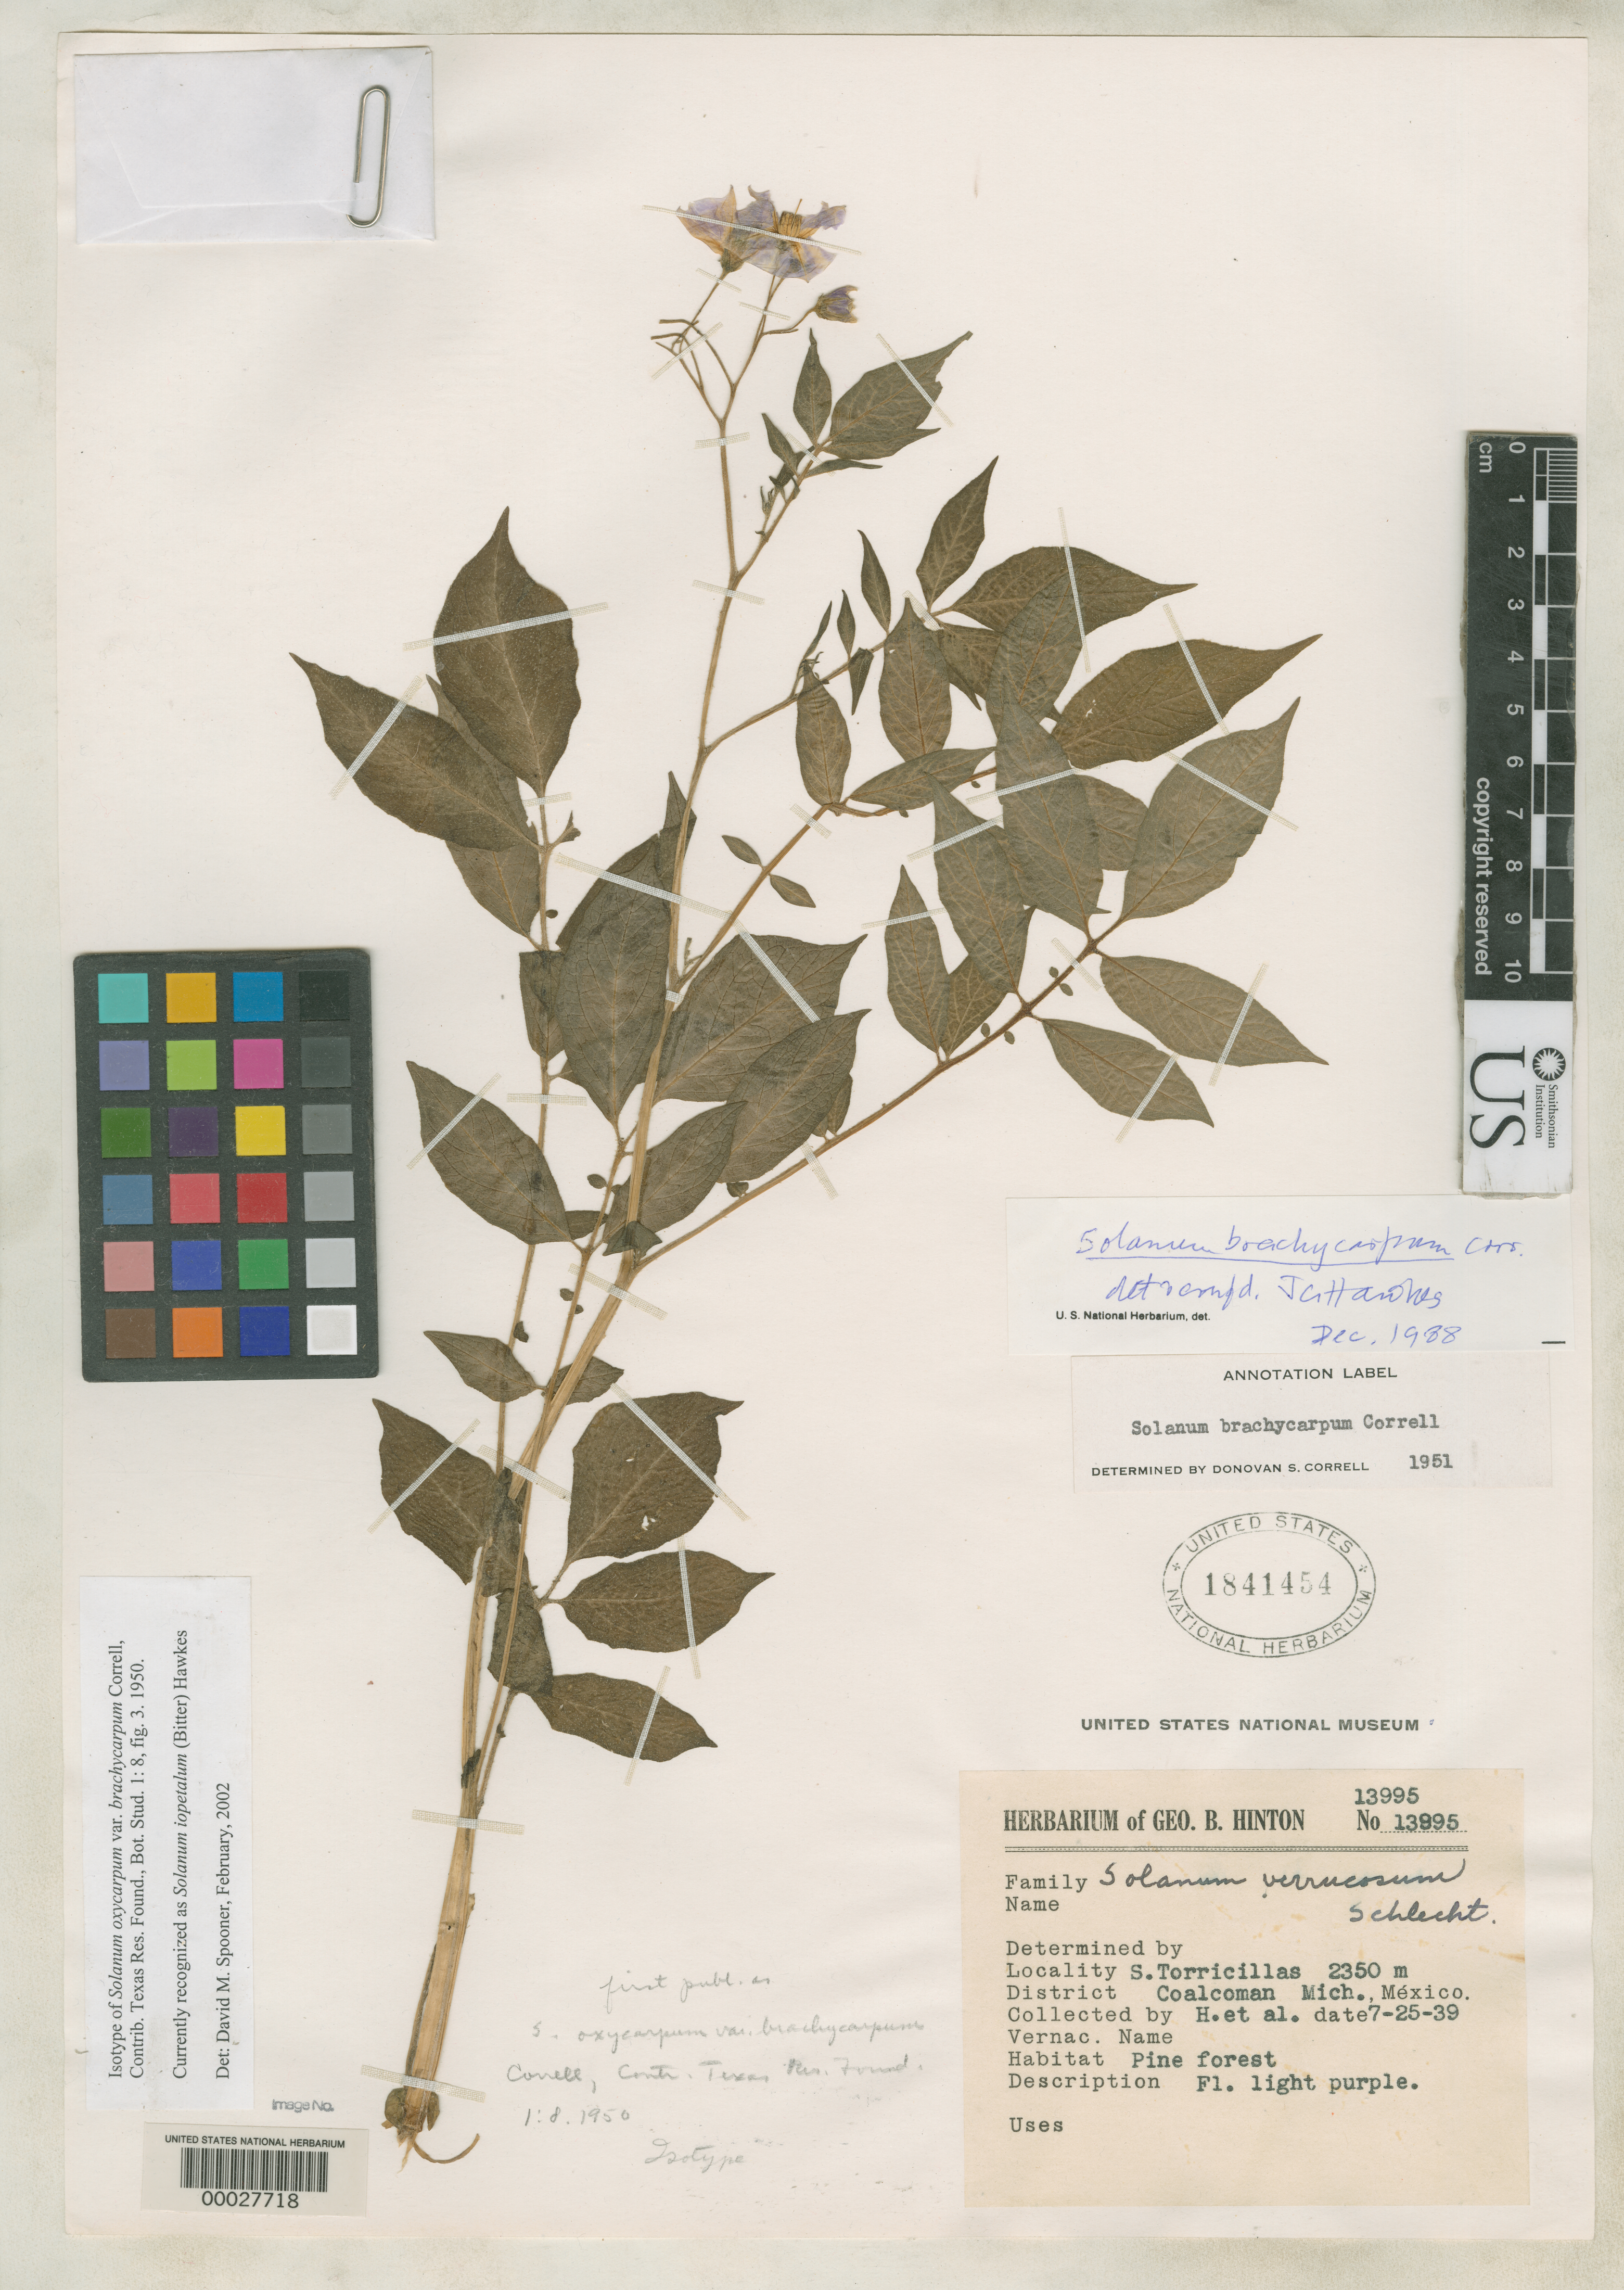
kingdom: Plantae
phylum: Tracheophyta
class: Magnoliopsida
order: Solanales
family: Solanaceae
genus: Solanum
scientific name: Solanum oxycarpum var. brachycarpum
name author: Correll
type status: Isotype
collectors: G. B. Hinton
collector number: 13995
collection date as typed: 25 Jul 1939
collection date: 1939-07-25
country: Mexico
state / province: Michoacán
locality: Coalcomán, S. Torricillas.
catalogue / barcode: US 1841454